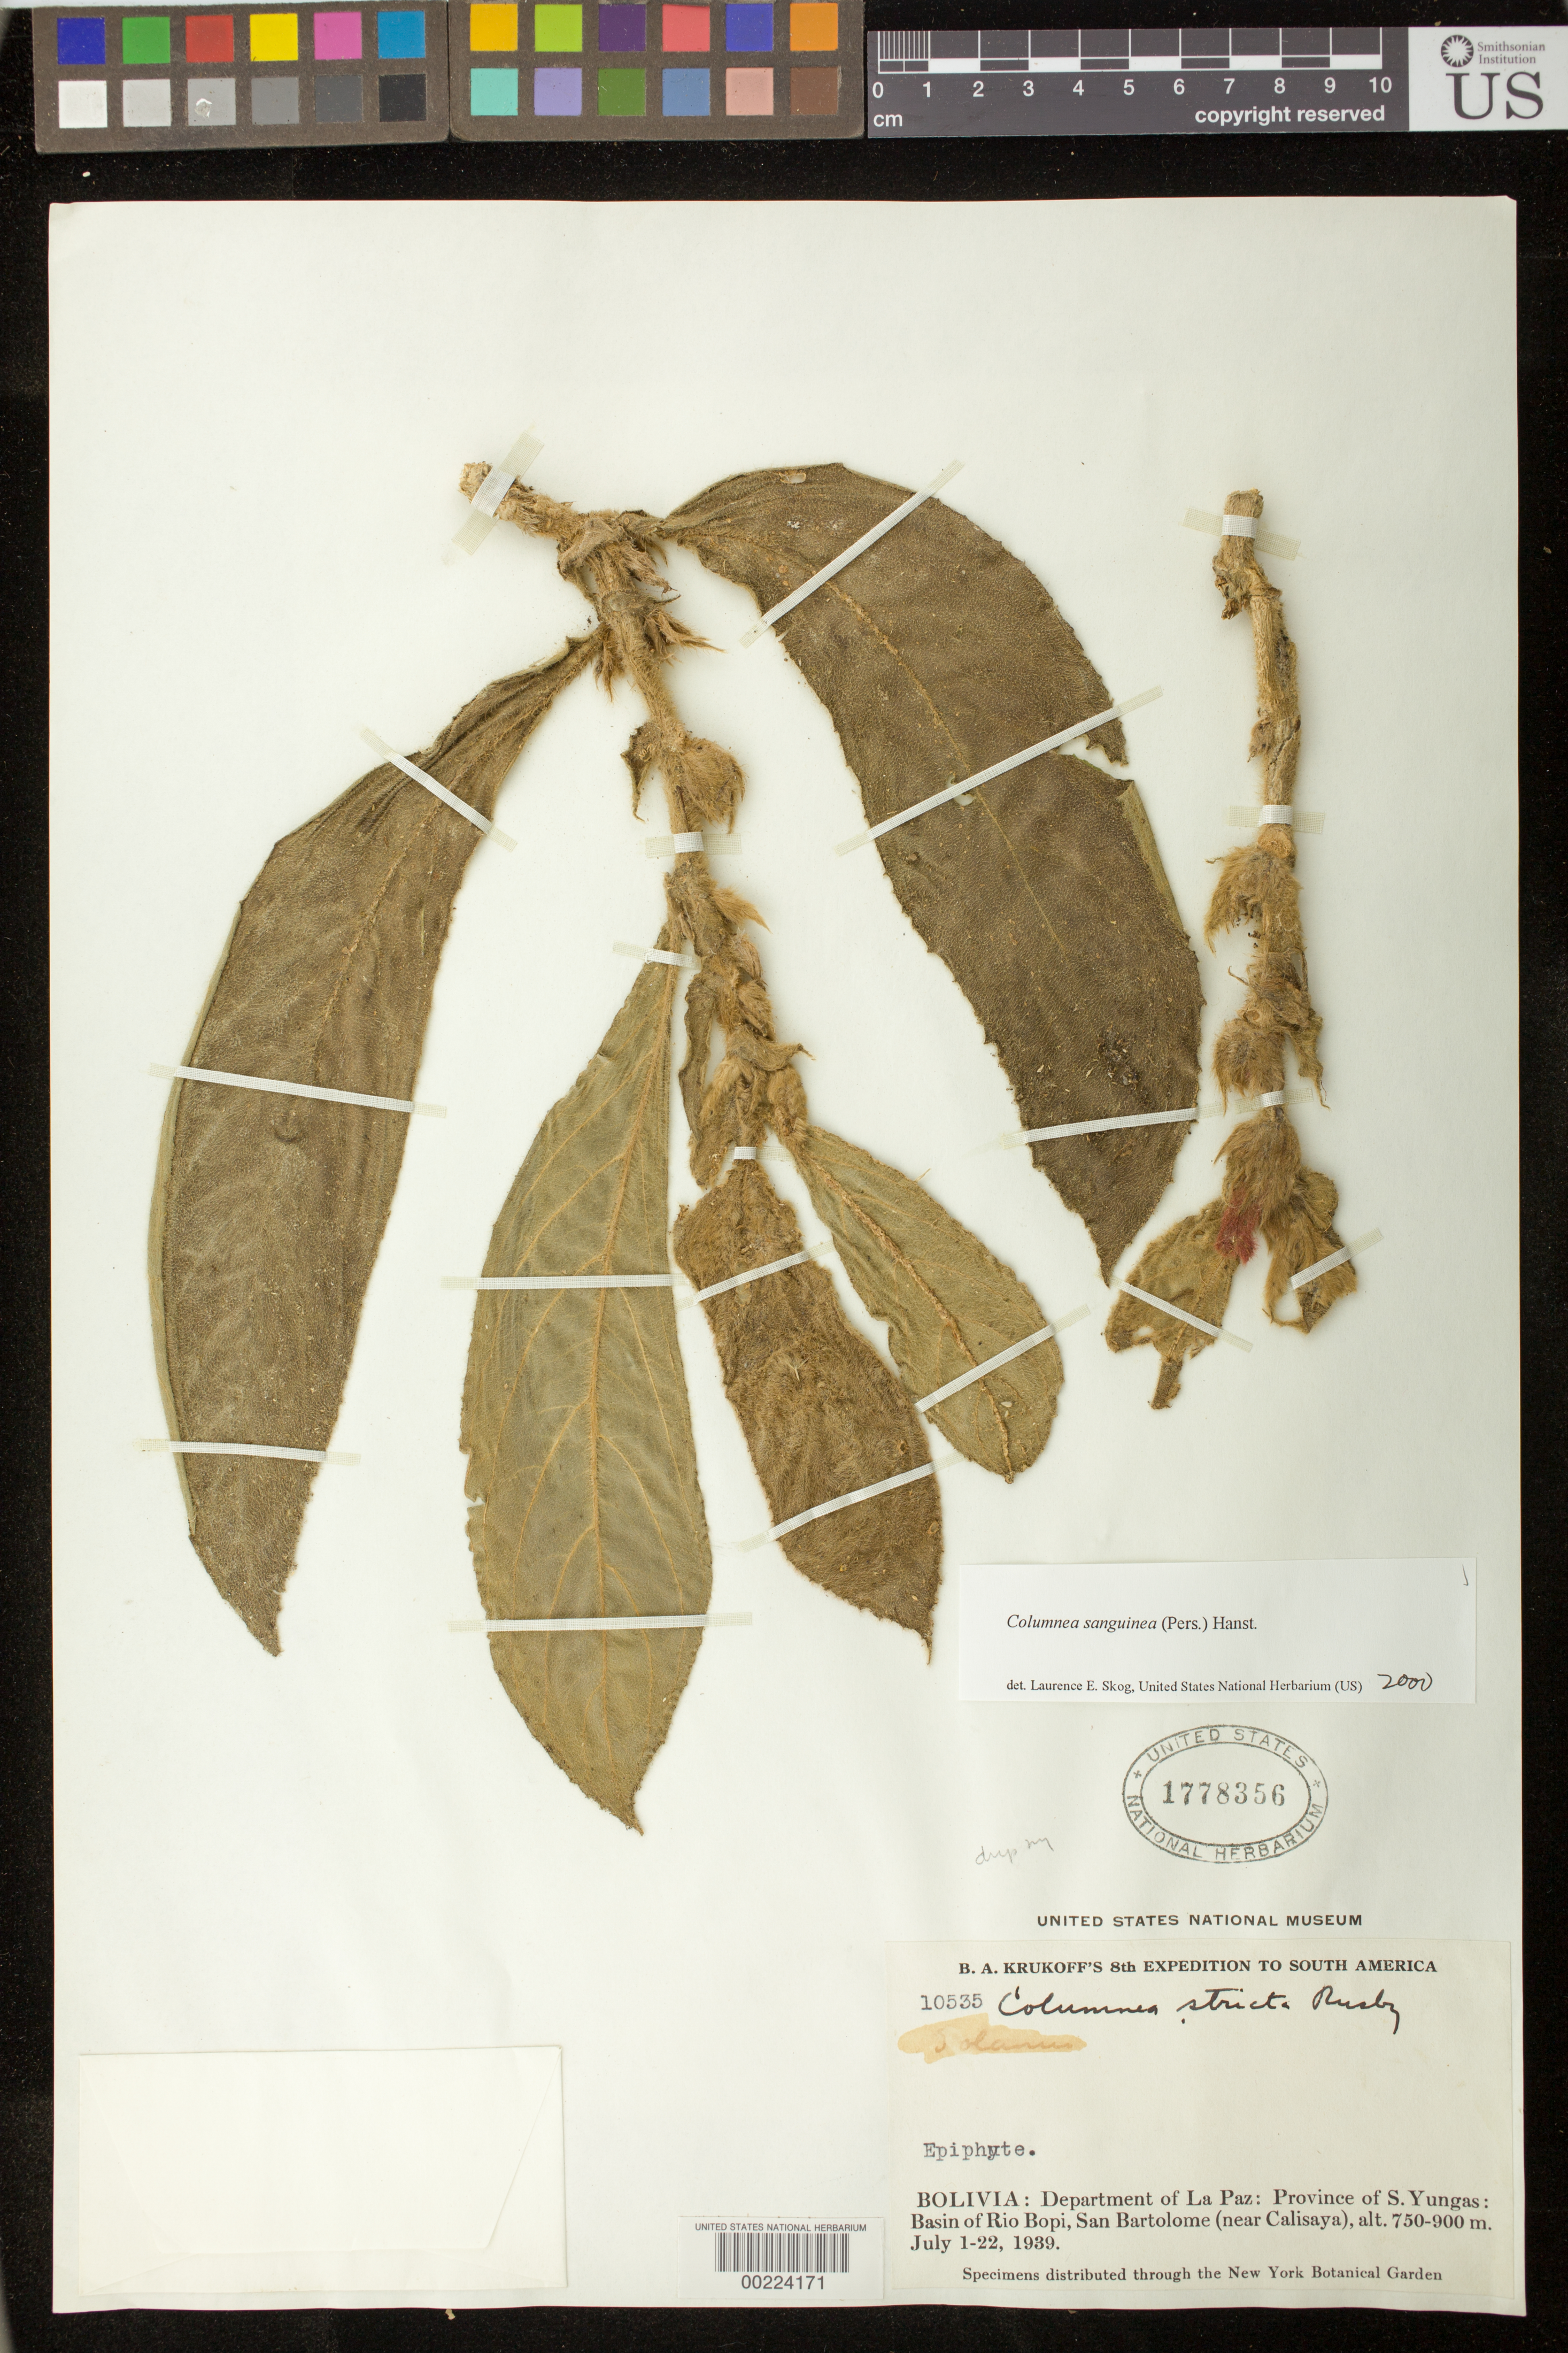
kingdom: Plantae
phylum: Tracheophyta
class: Magnoliopsida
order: Lamiales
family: Gesneriaceae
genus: Columnea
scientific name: Columnea sanguinea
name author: (Pers.) Hanst.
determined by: Skog, Laurence E.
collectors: B. A. Krukoff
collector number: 10535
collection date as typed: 1-22 Jul 1939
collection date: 1939-07-01/1939-07-22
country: Bolivia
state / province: La Paz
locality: Prov. of S. Yungas: basin of Rio Bopi, San Bartolome (near Calisaya)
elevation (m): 750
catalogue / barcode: US 1778356